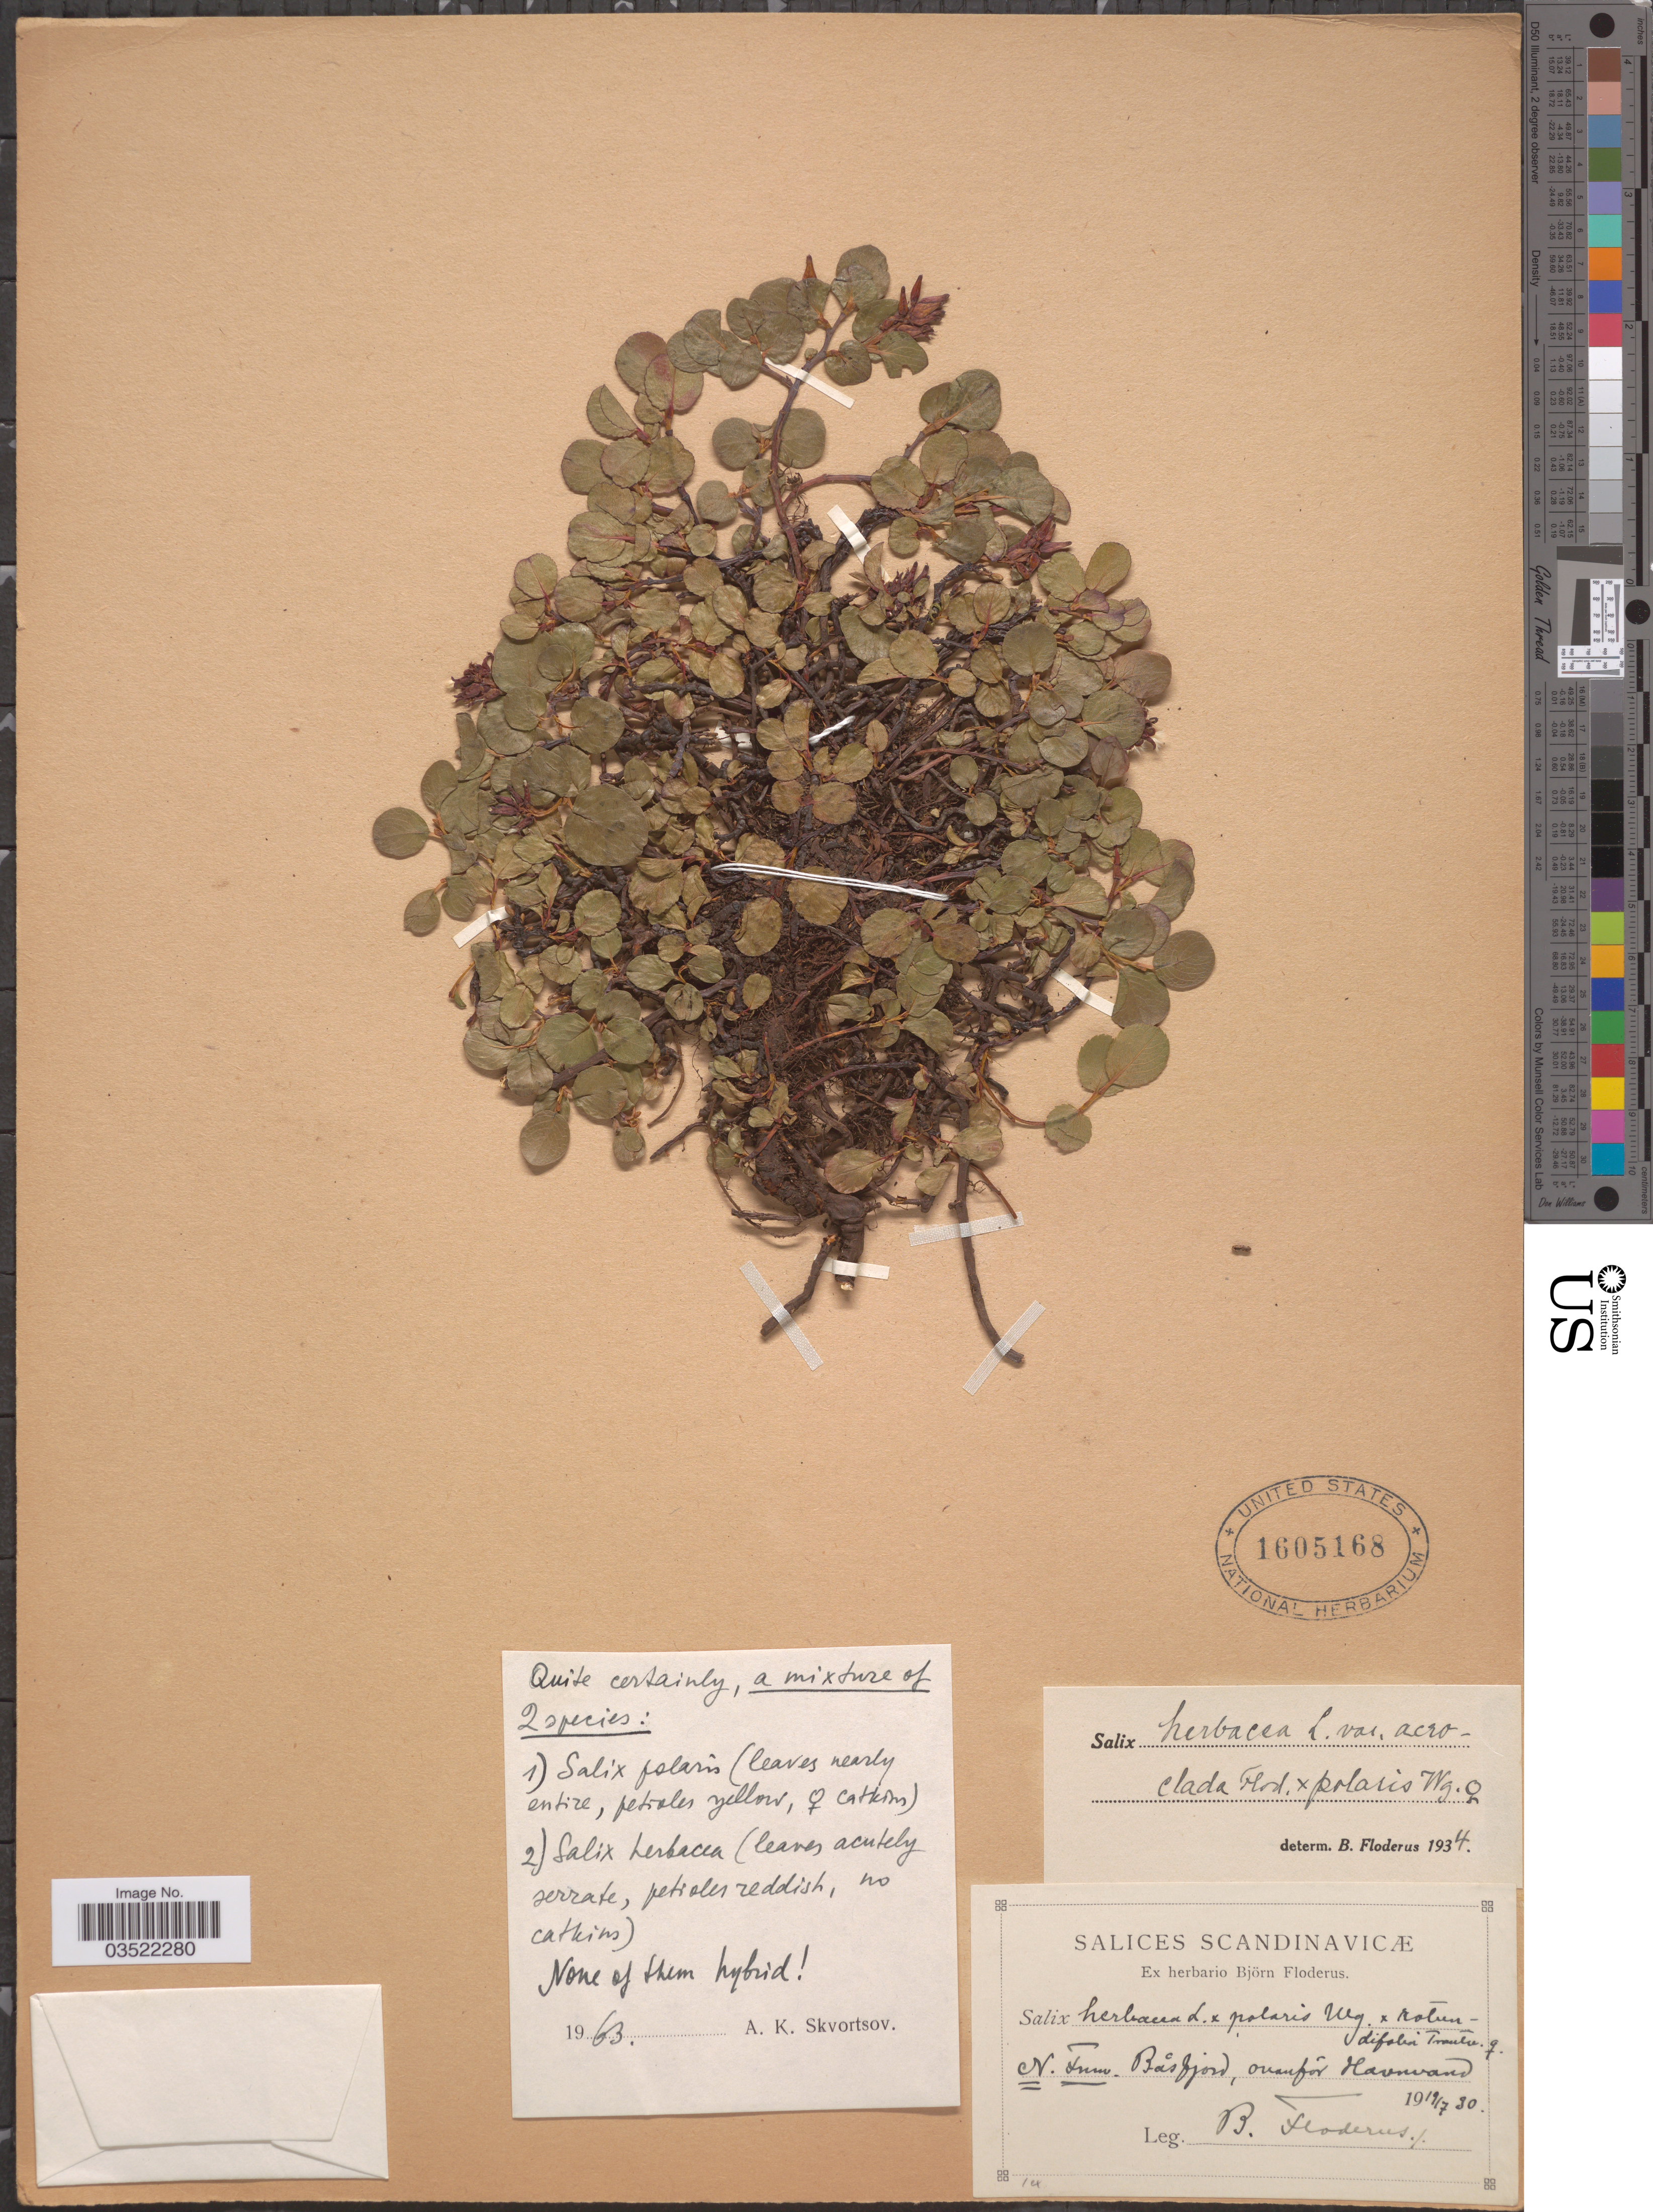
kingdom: Plantae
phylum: Tracheophyta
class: Magnoliopsida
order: Malpighiales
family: Salicaceae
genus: Salix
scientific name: Salix herbacea var. acroclada x S. polaris Wahlenb.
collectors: B. G. O. Floderus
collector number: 14*?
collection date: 1930-07-19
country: Norway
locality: Scandinavicæ. N. Finm. Båsfjord, oranfór Havnvand.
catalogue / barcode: US 1605168